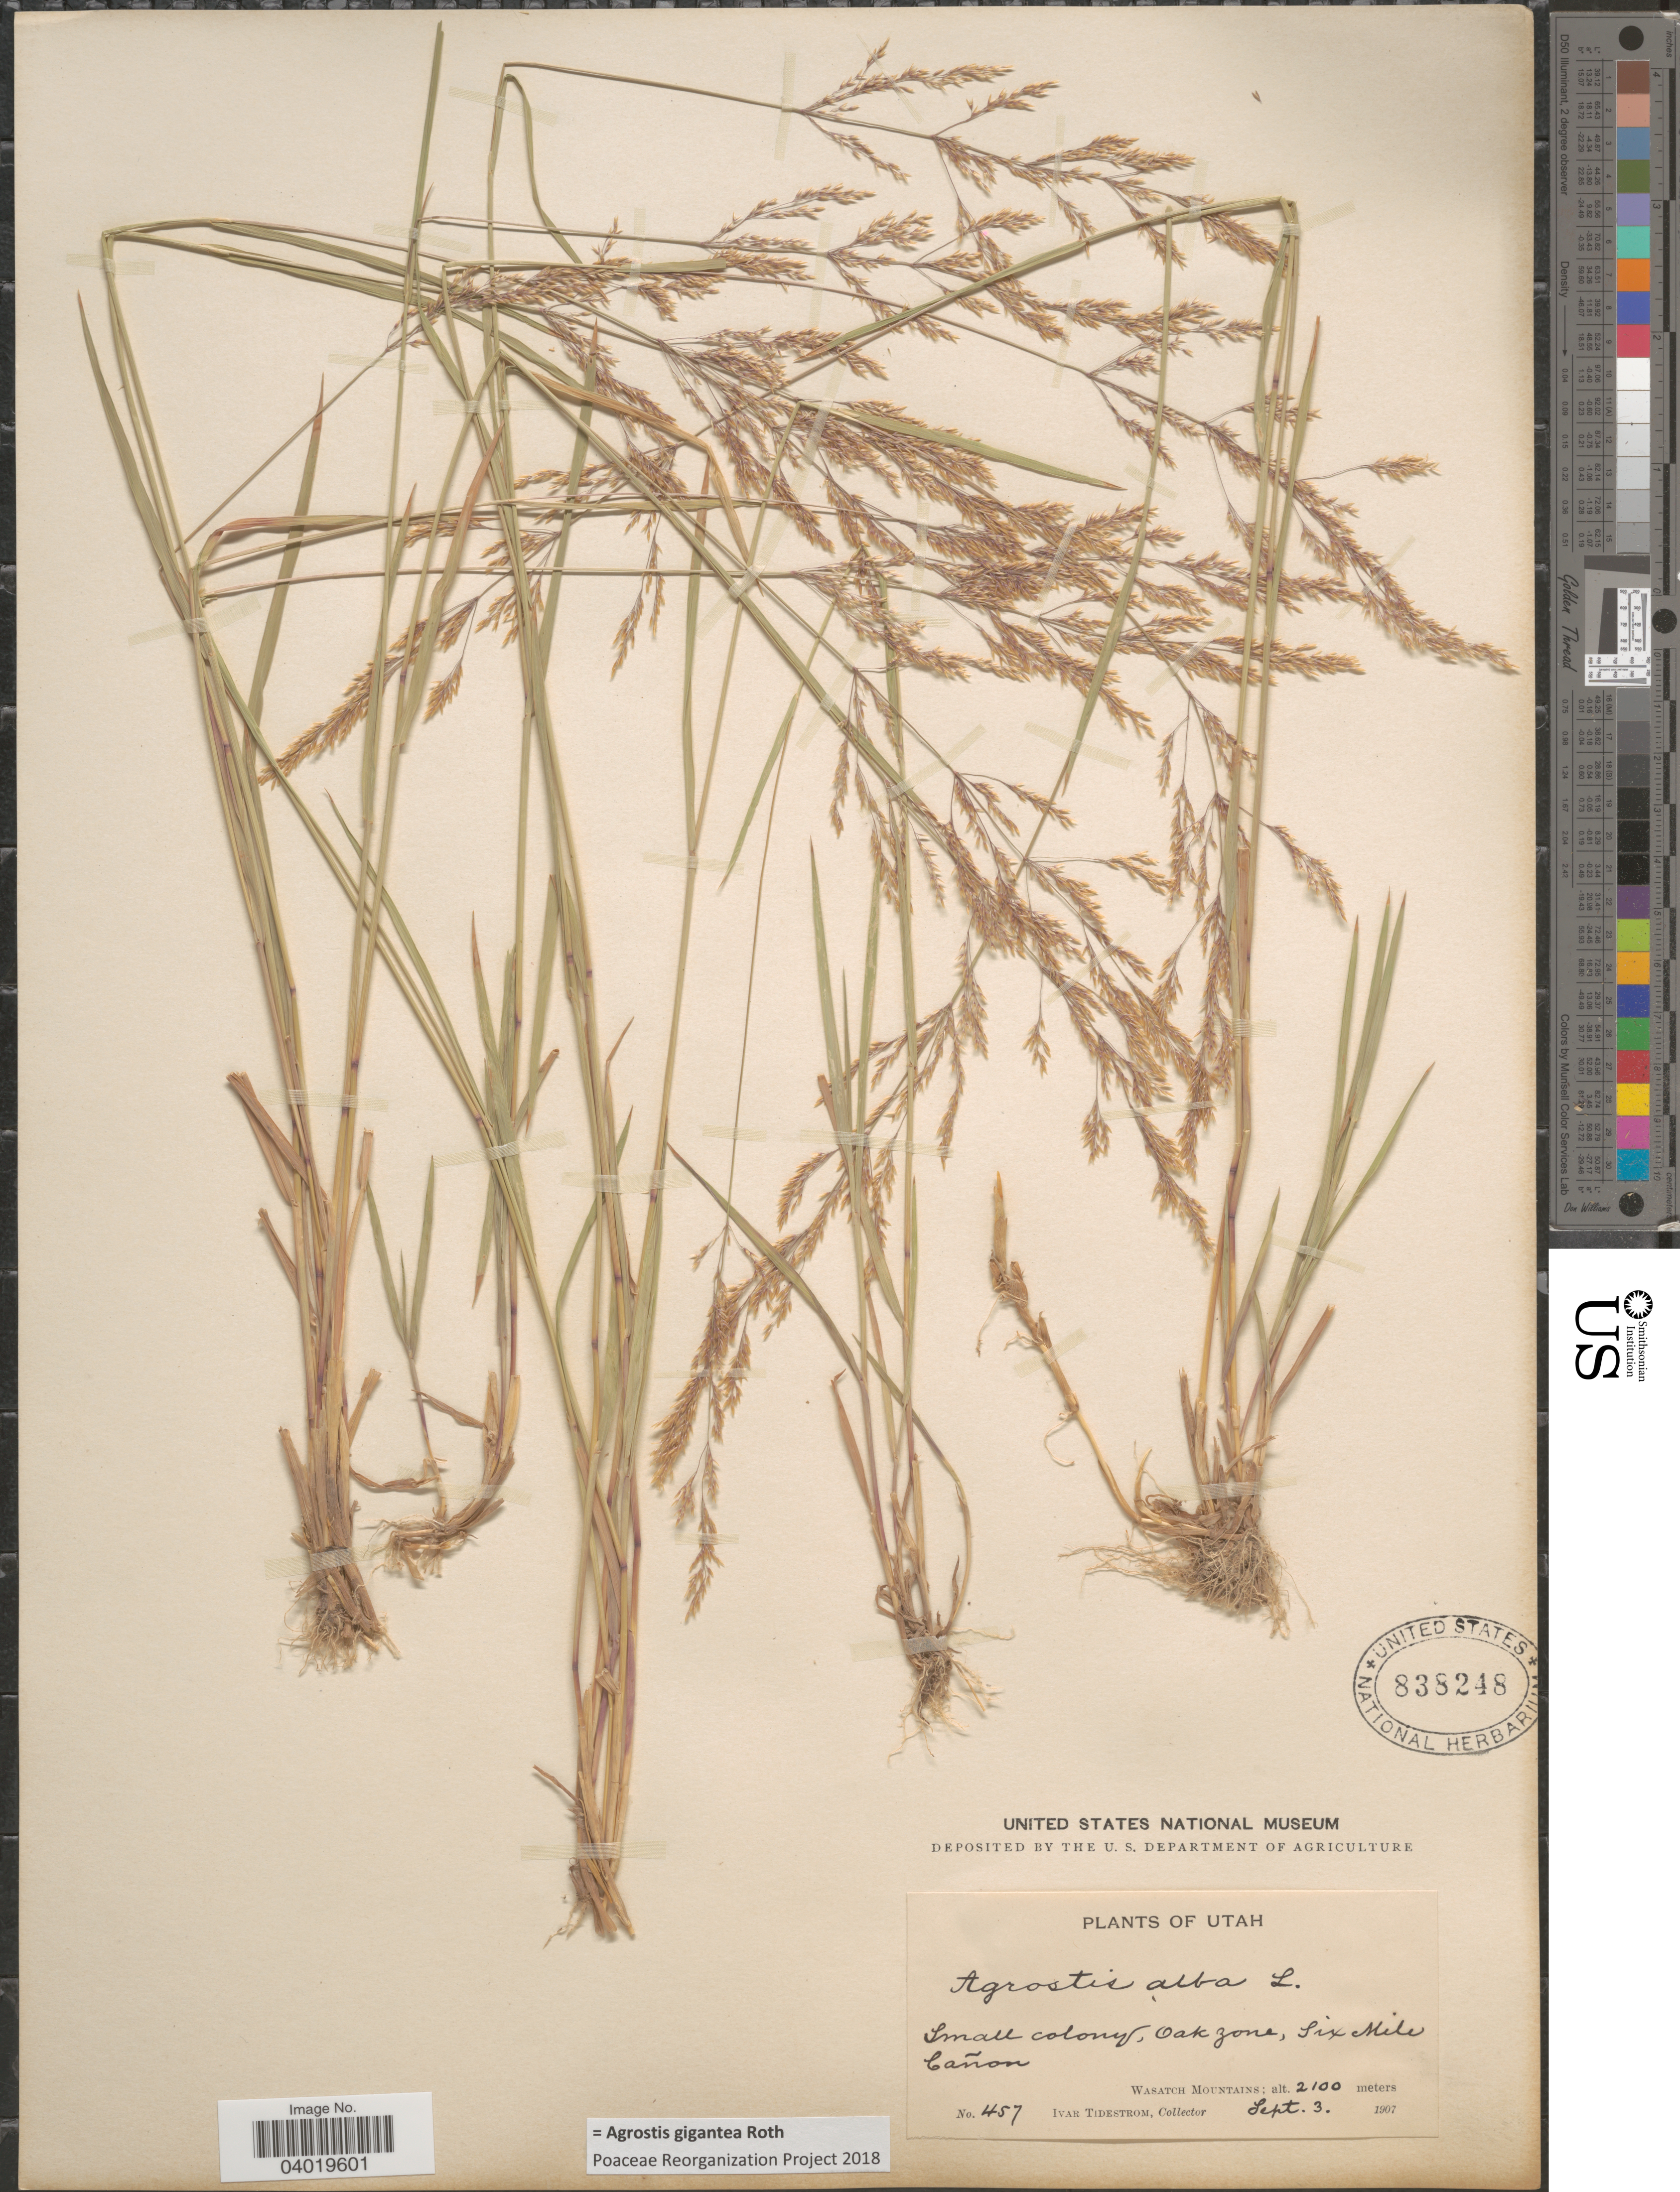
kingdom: Plantae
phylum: Tracheophyta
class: Liliopsida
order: Poales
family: Poaceae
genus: Agrostis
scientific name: Agrostis gigantea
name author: Roth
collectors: I. F. Tidestrom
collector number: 457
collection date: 1907-09-03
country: United States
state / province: Utah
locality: Small colony, Oak Zone, Six Mile Cañon. Wasatch Mountains.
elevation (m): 2100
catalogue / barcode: US 838248